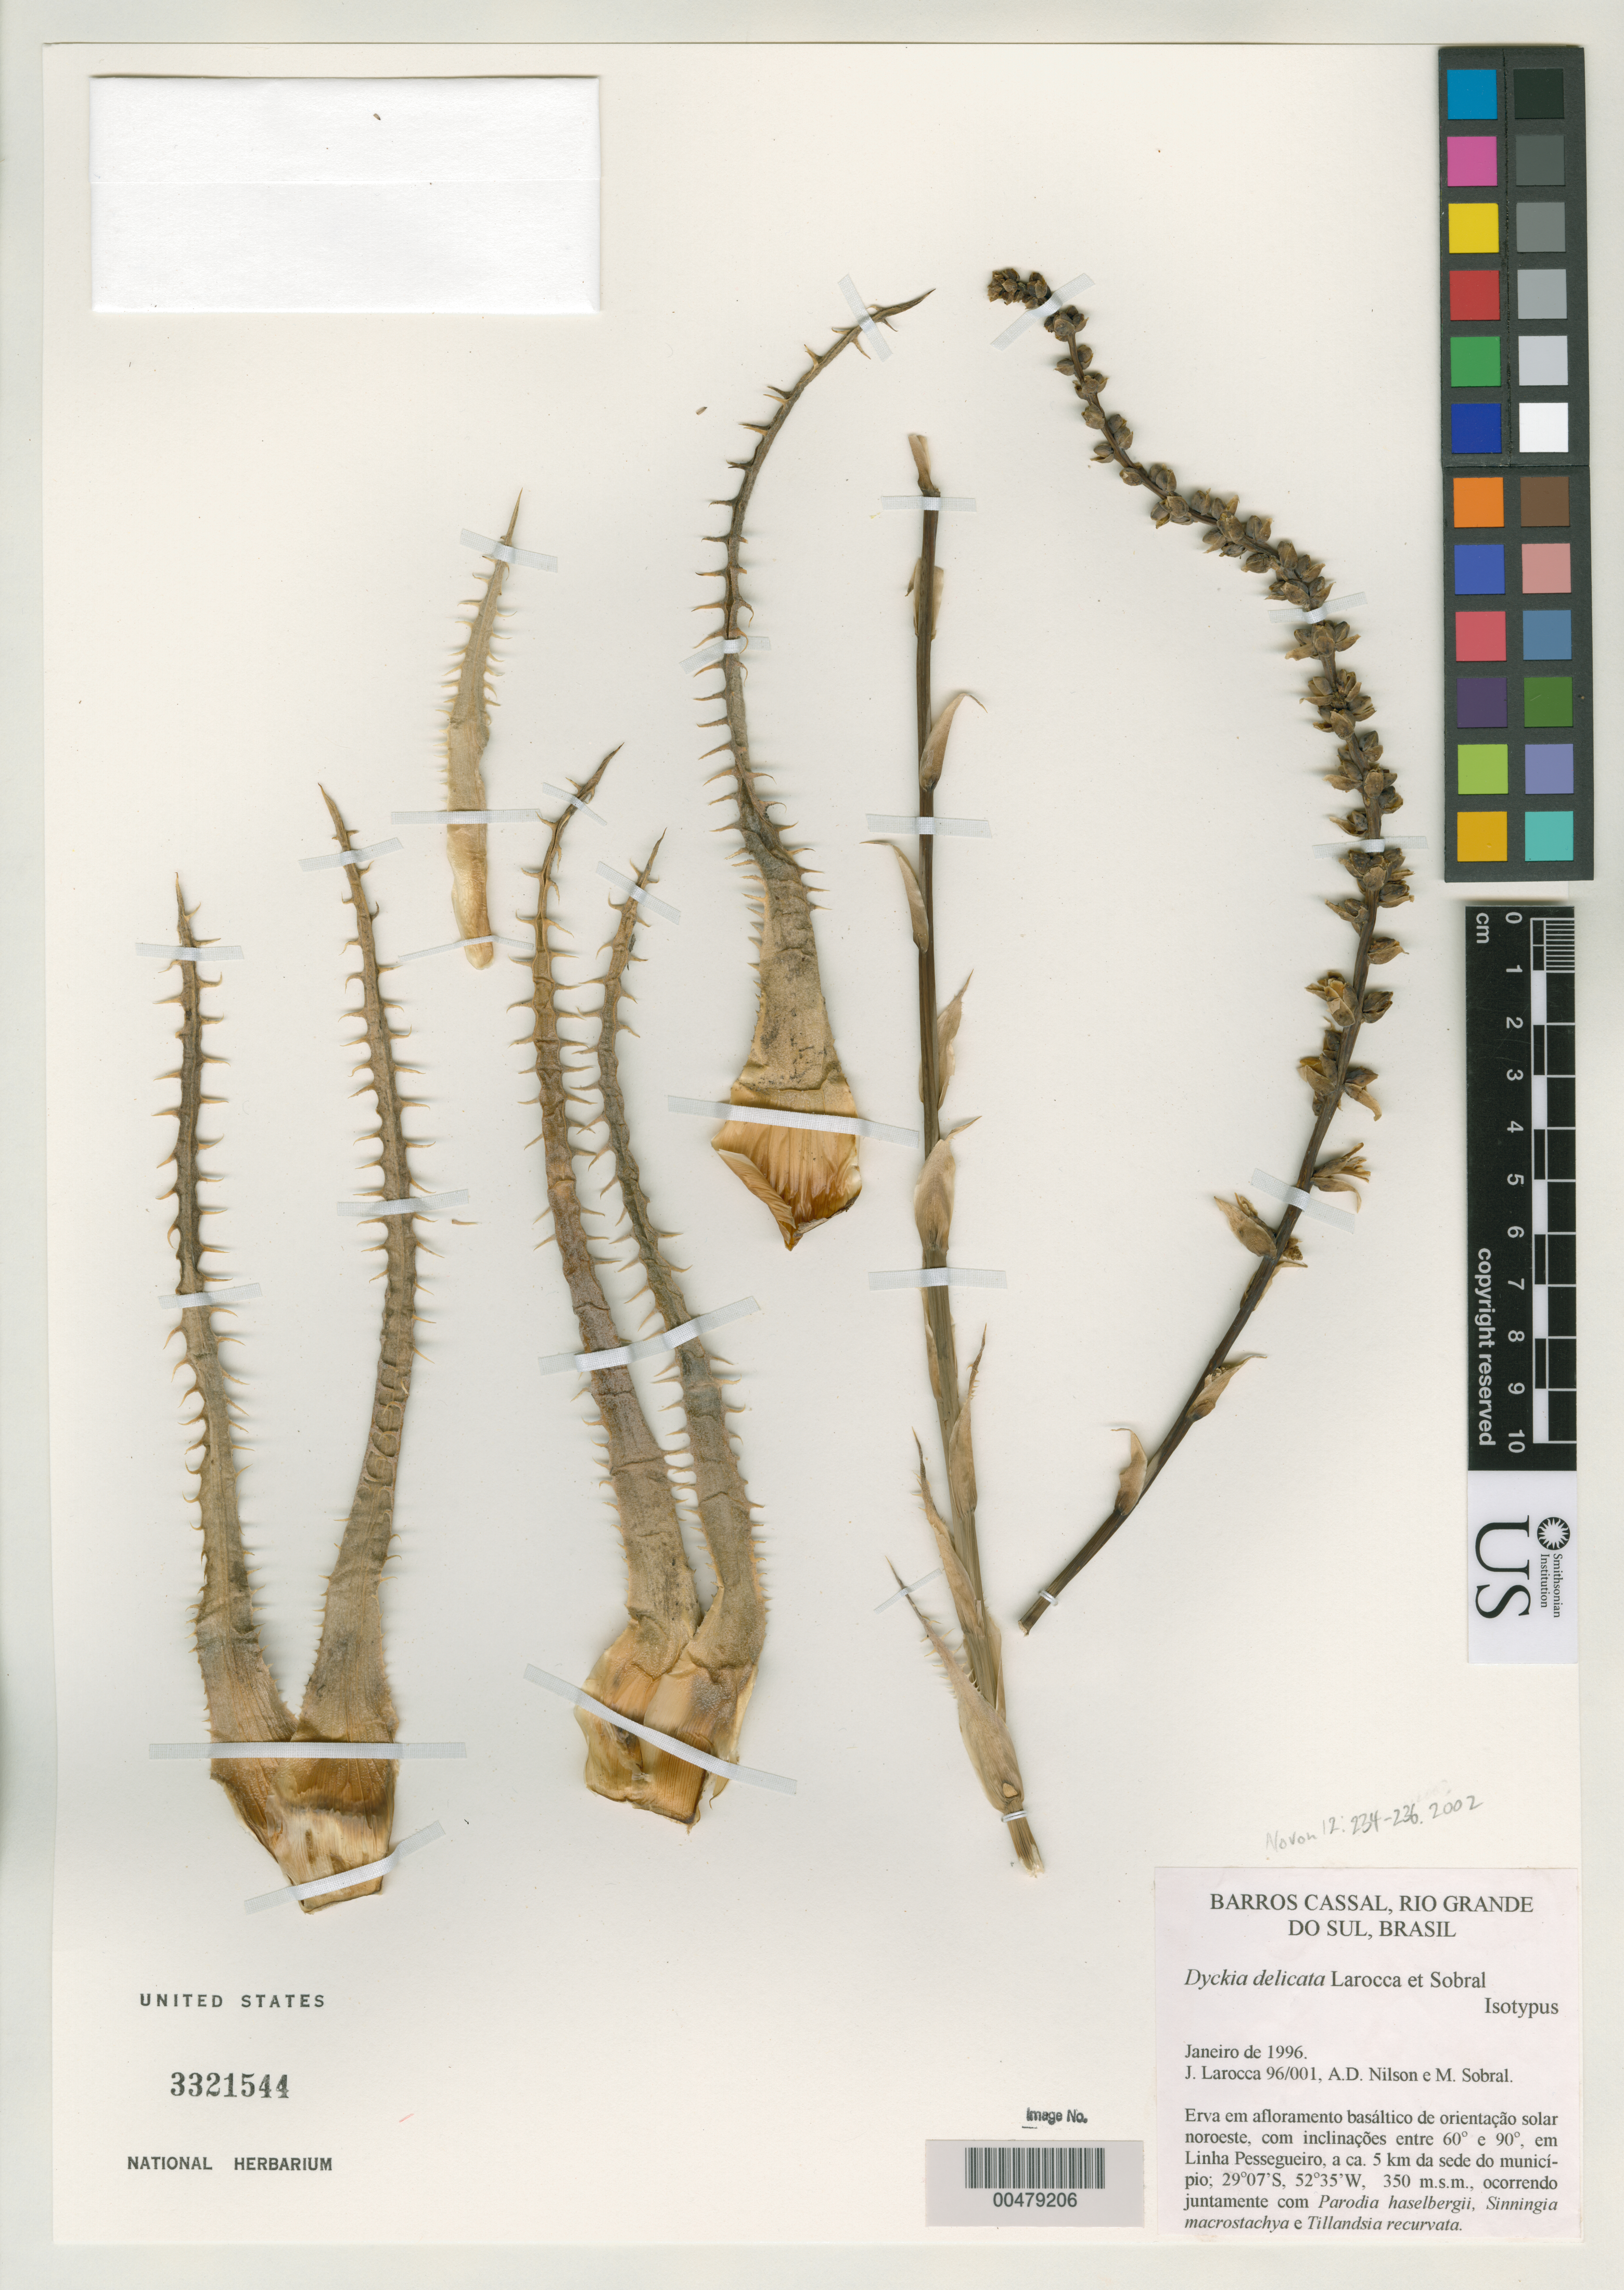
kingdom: Plantae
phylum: Tracheophyta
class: Liliopsida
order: Poales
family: Bromeliaceae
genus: Dyckia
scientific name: Dyckia delicata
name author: Larocca & Sobral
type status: Isotype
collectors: J. Larocca, A. Nilson & M. Sobral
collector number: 96/001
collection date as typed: Jan 1996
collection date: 1996-01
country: Brazil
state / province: Rio Grande do Sul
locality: Barros Cassal, em Linha Pessegueiro, a ca. 5 km da sede do município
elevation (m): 350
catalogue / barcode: US 3321544